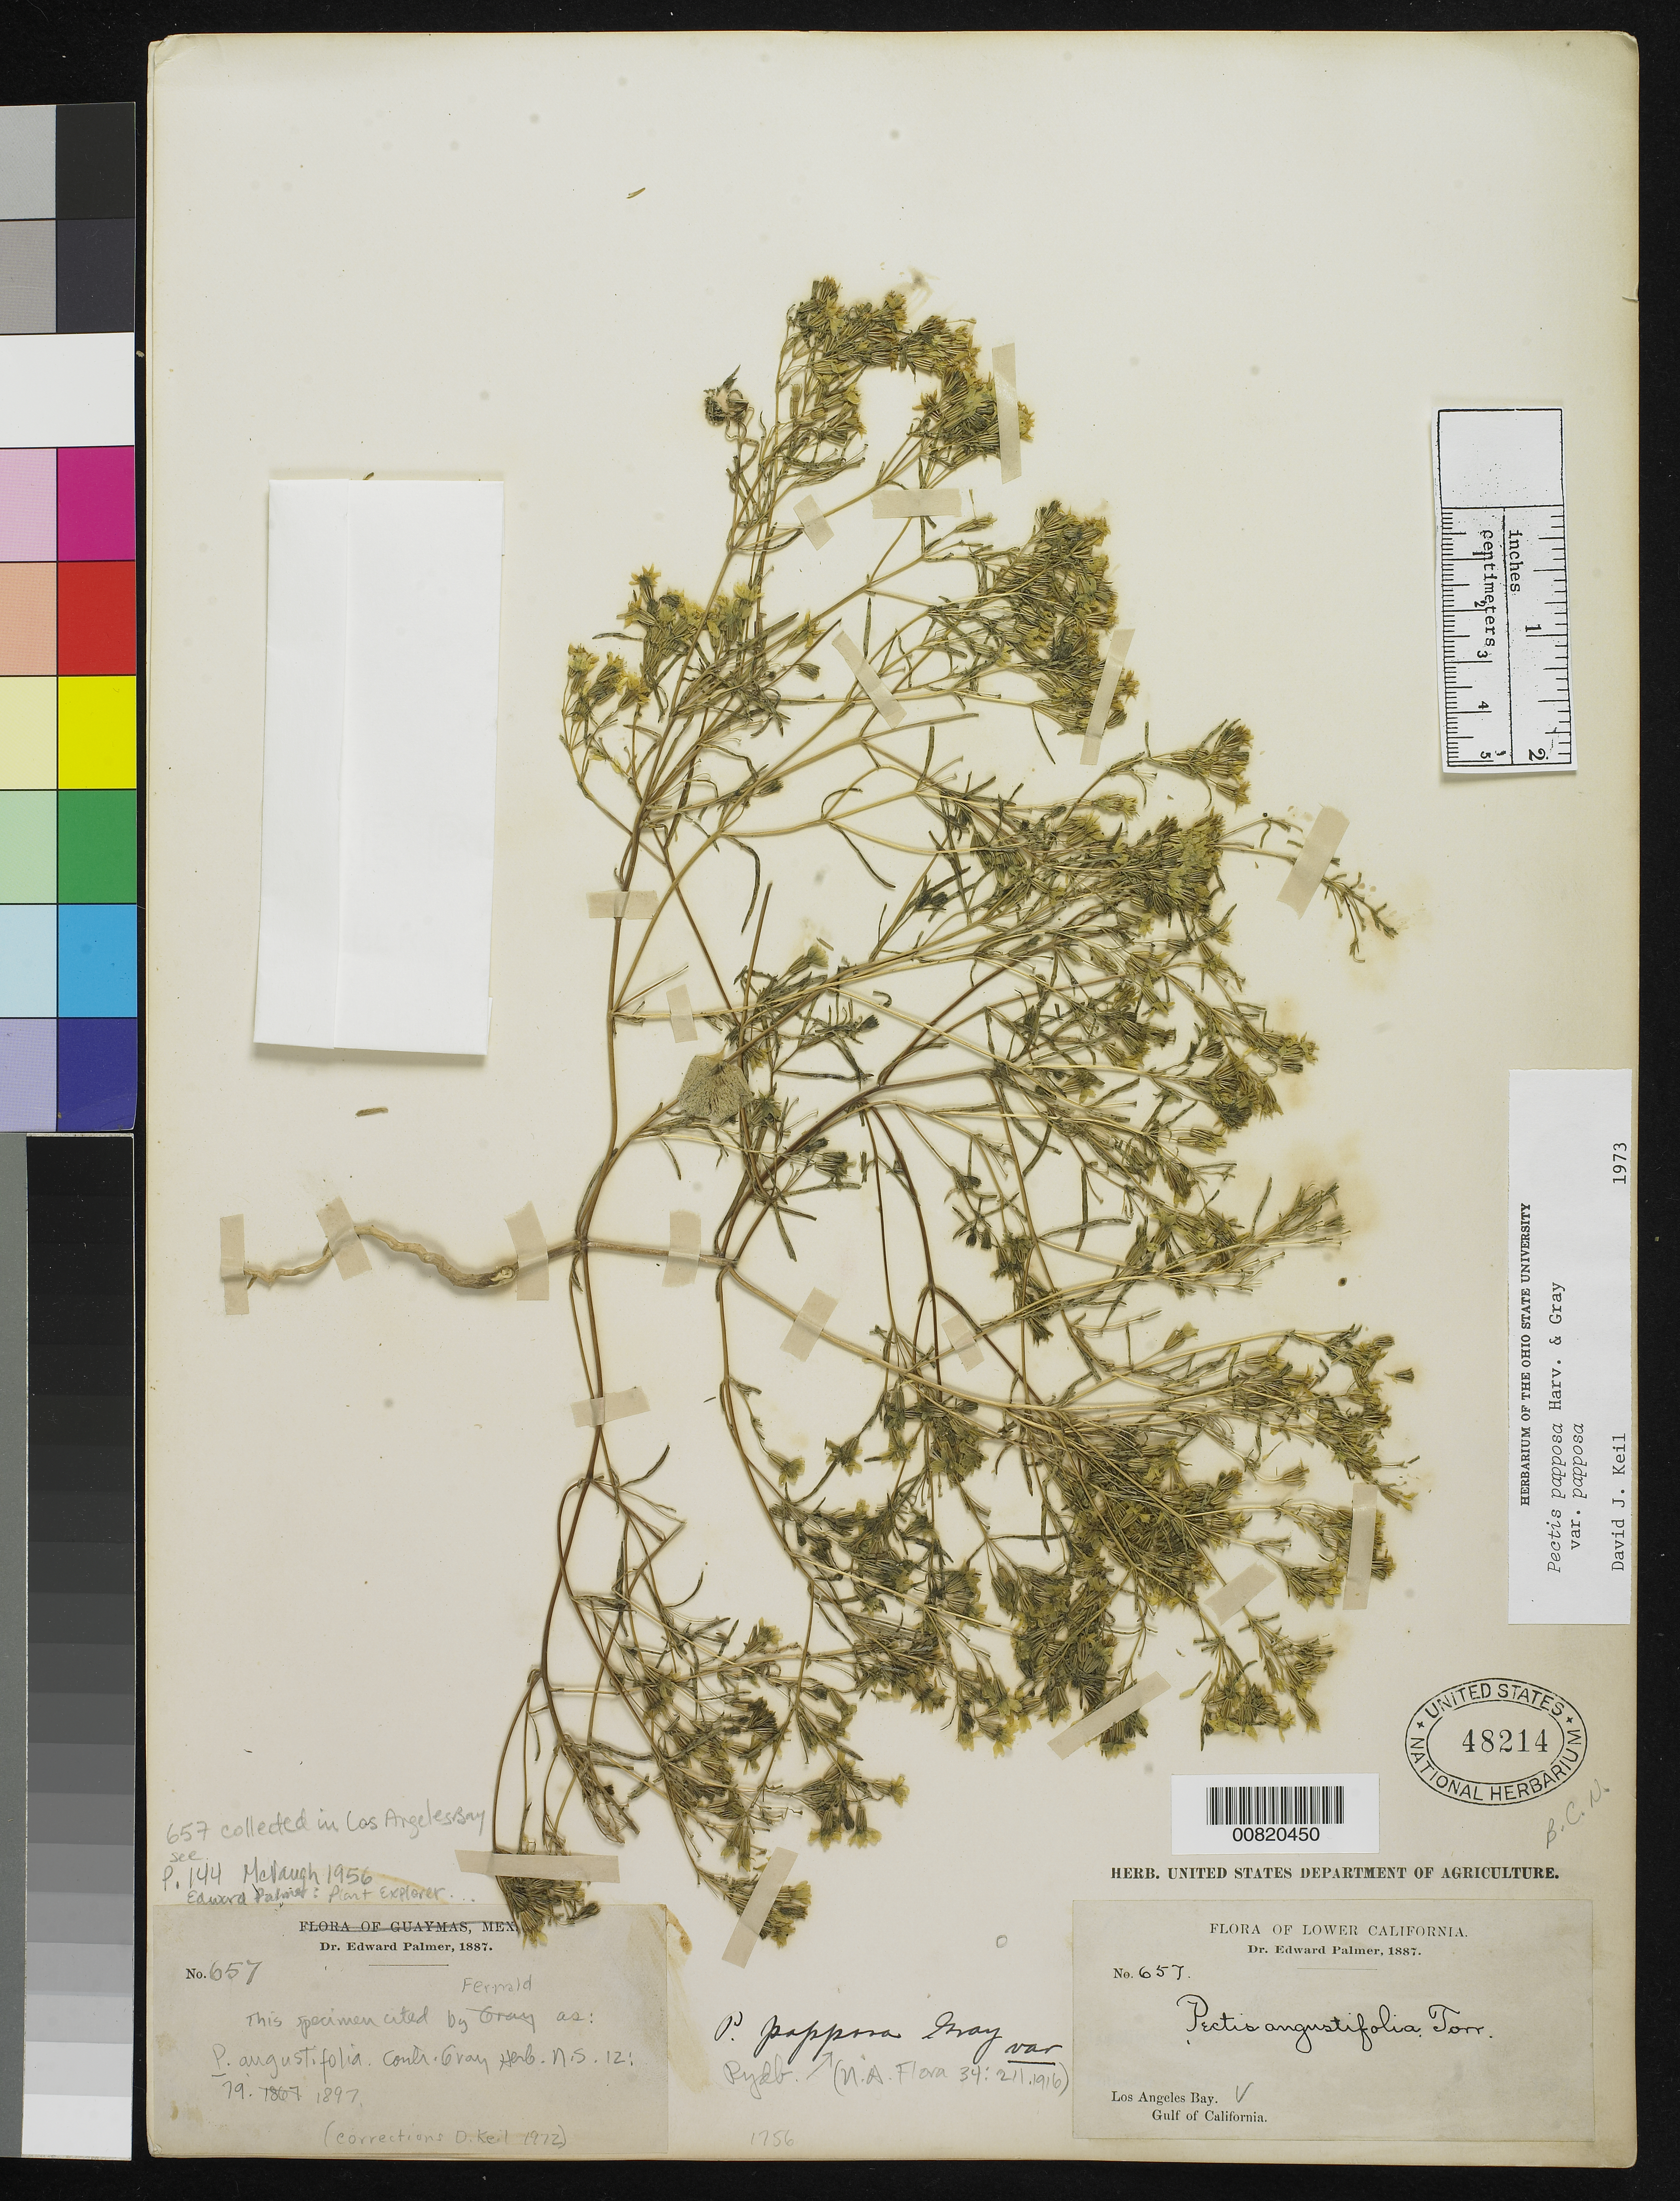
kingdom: Plantae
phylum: Tracheophyta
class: Magnoliopsida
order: Asterales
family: Asteraceae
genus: Pectis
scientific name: Pectis papposa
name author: Harv. & A. Gray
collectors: E. Palmer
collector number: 657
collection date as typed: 1887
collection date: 1887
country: Mexico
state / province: Baja California Norte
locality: Los Angeles Bay, Baja California. Gulf of California.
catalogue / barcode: US 48214